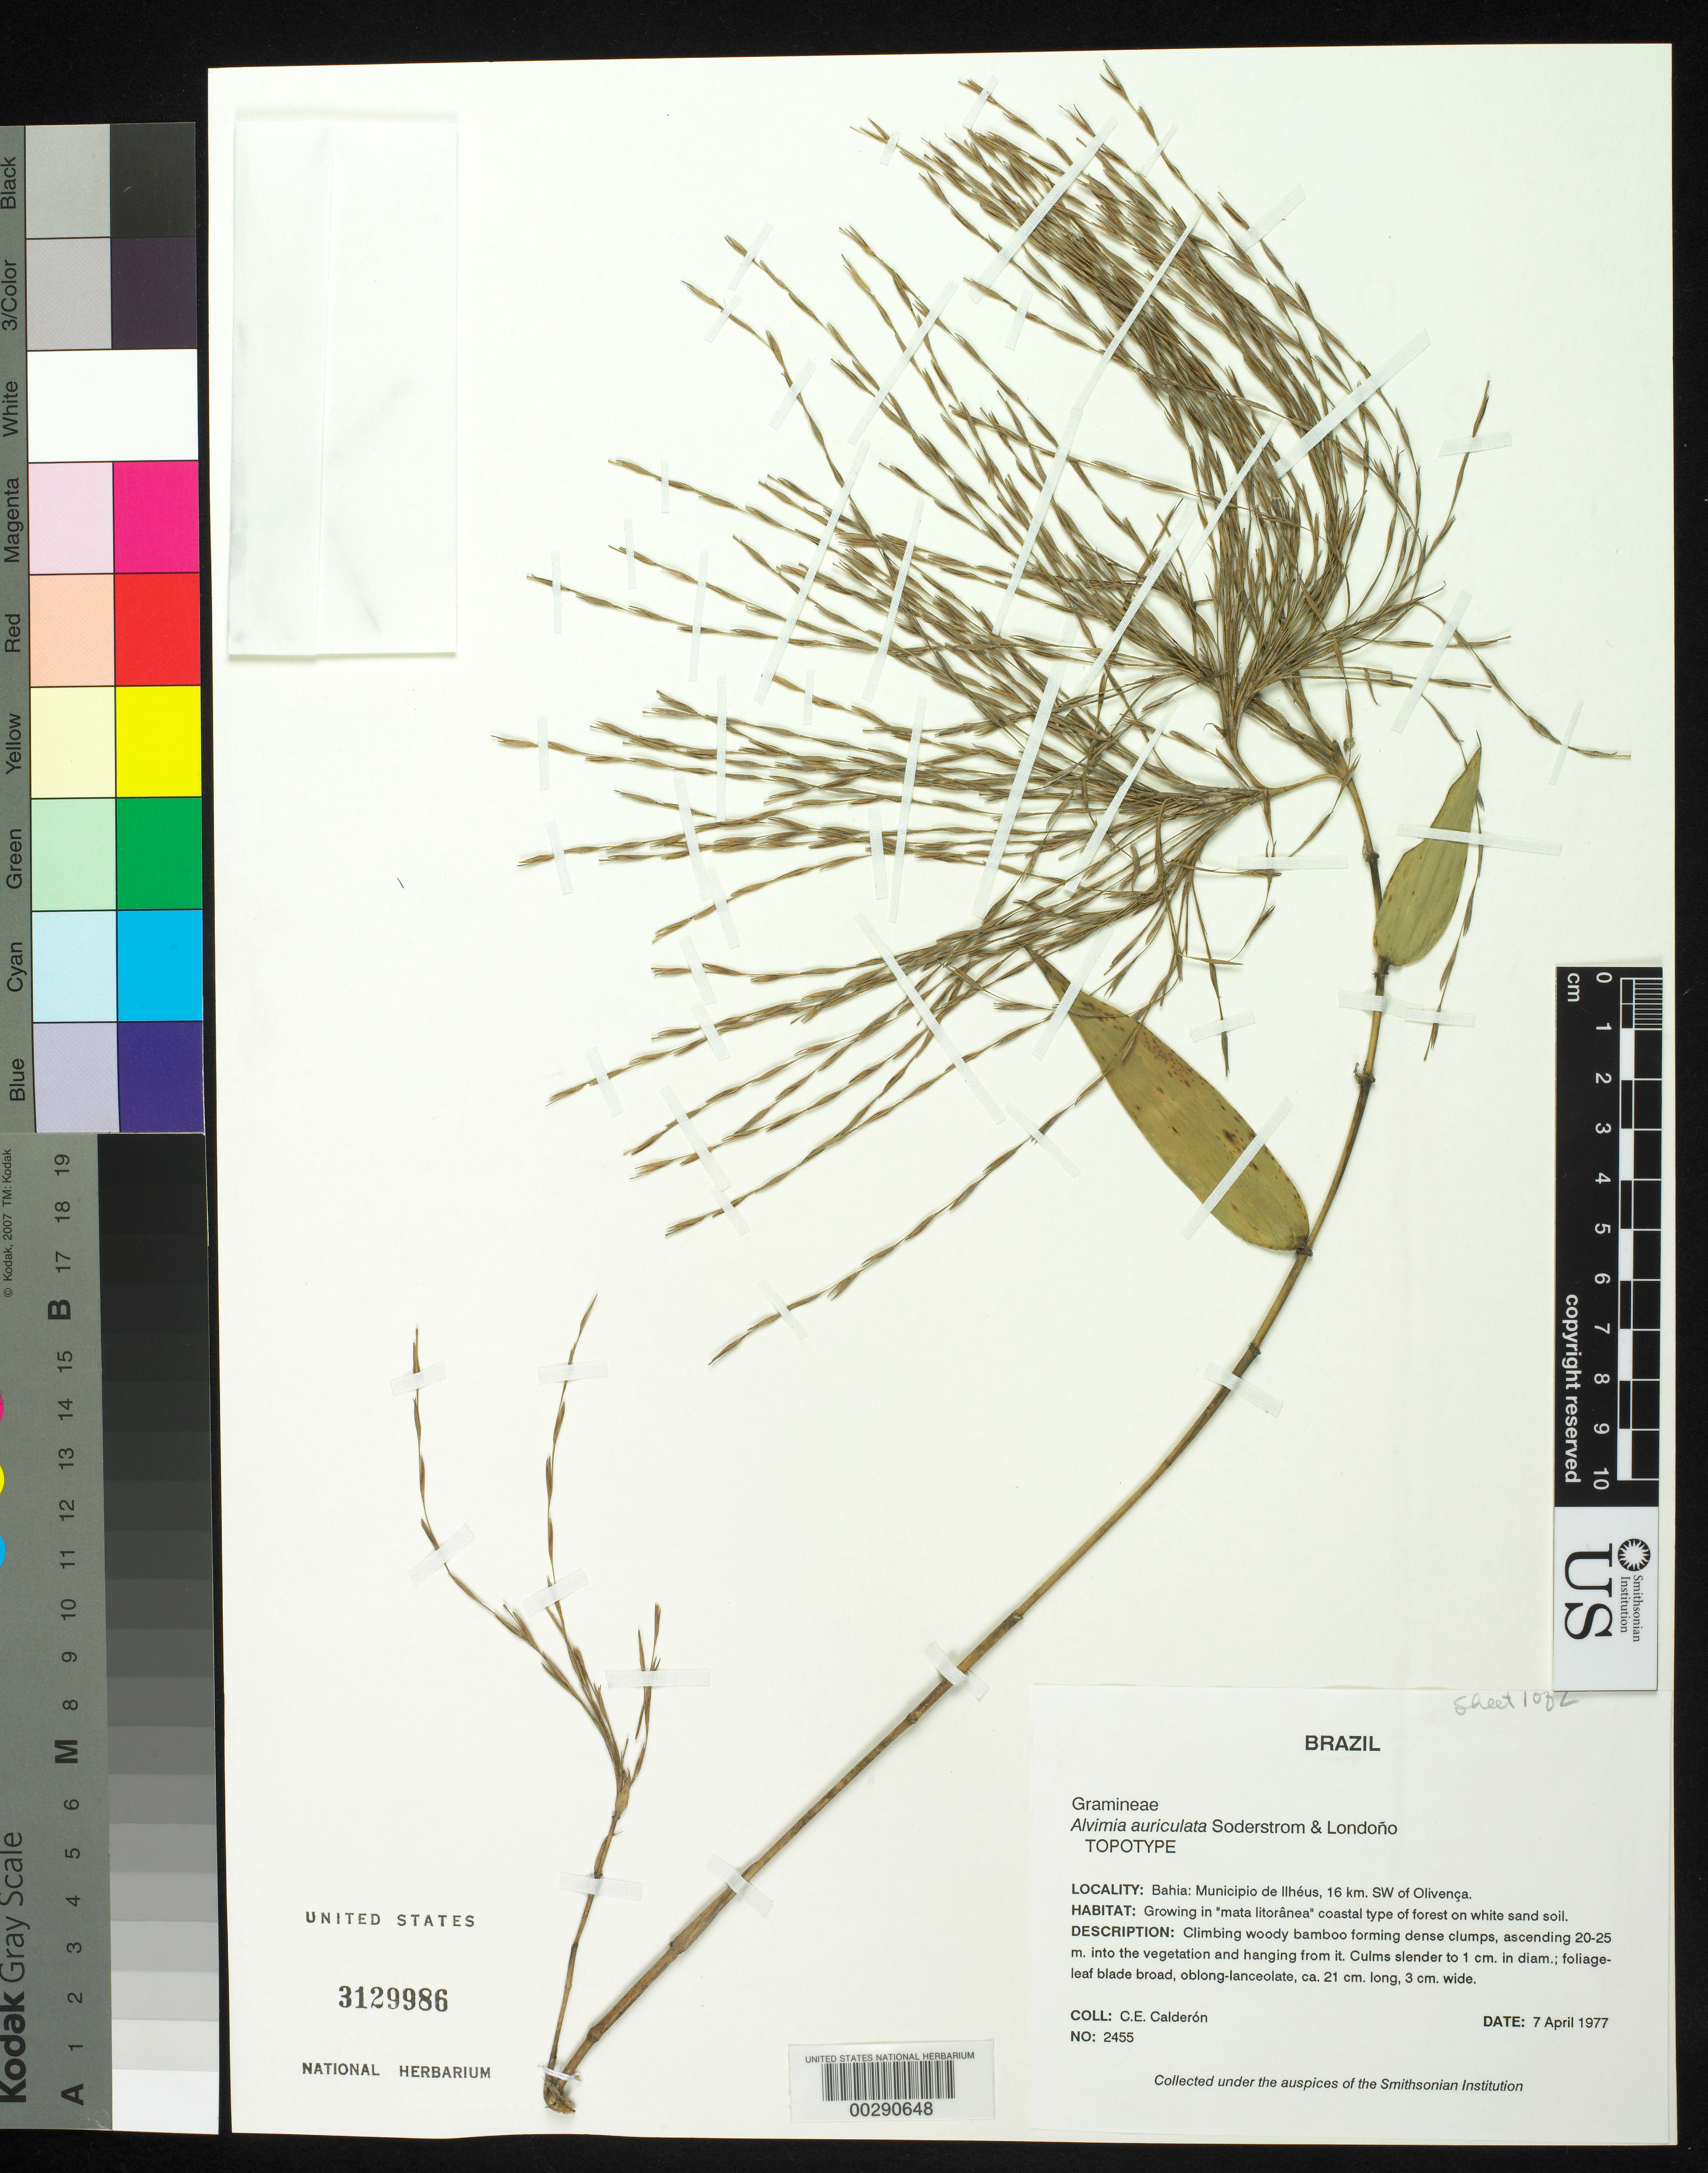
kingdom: Plantae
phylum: Tracheophyta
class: Liliopsida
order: Poales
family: Poaceae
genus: Alvimia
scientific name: Alvimia auriculata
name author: Soderstr. & Londoño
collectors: C. E. Calderón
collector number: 2455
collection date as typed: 07 Apr 1977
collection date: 1977-04-07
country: Brazil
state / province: Bahia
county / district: Ilhéus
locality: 16 km sw of olivenca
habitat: "mata litoranea" coastal type of forest on white sand soil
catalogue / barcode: US 3129986